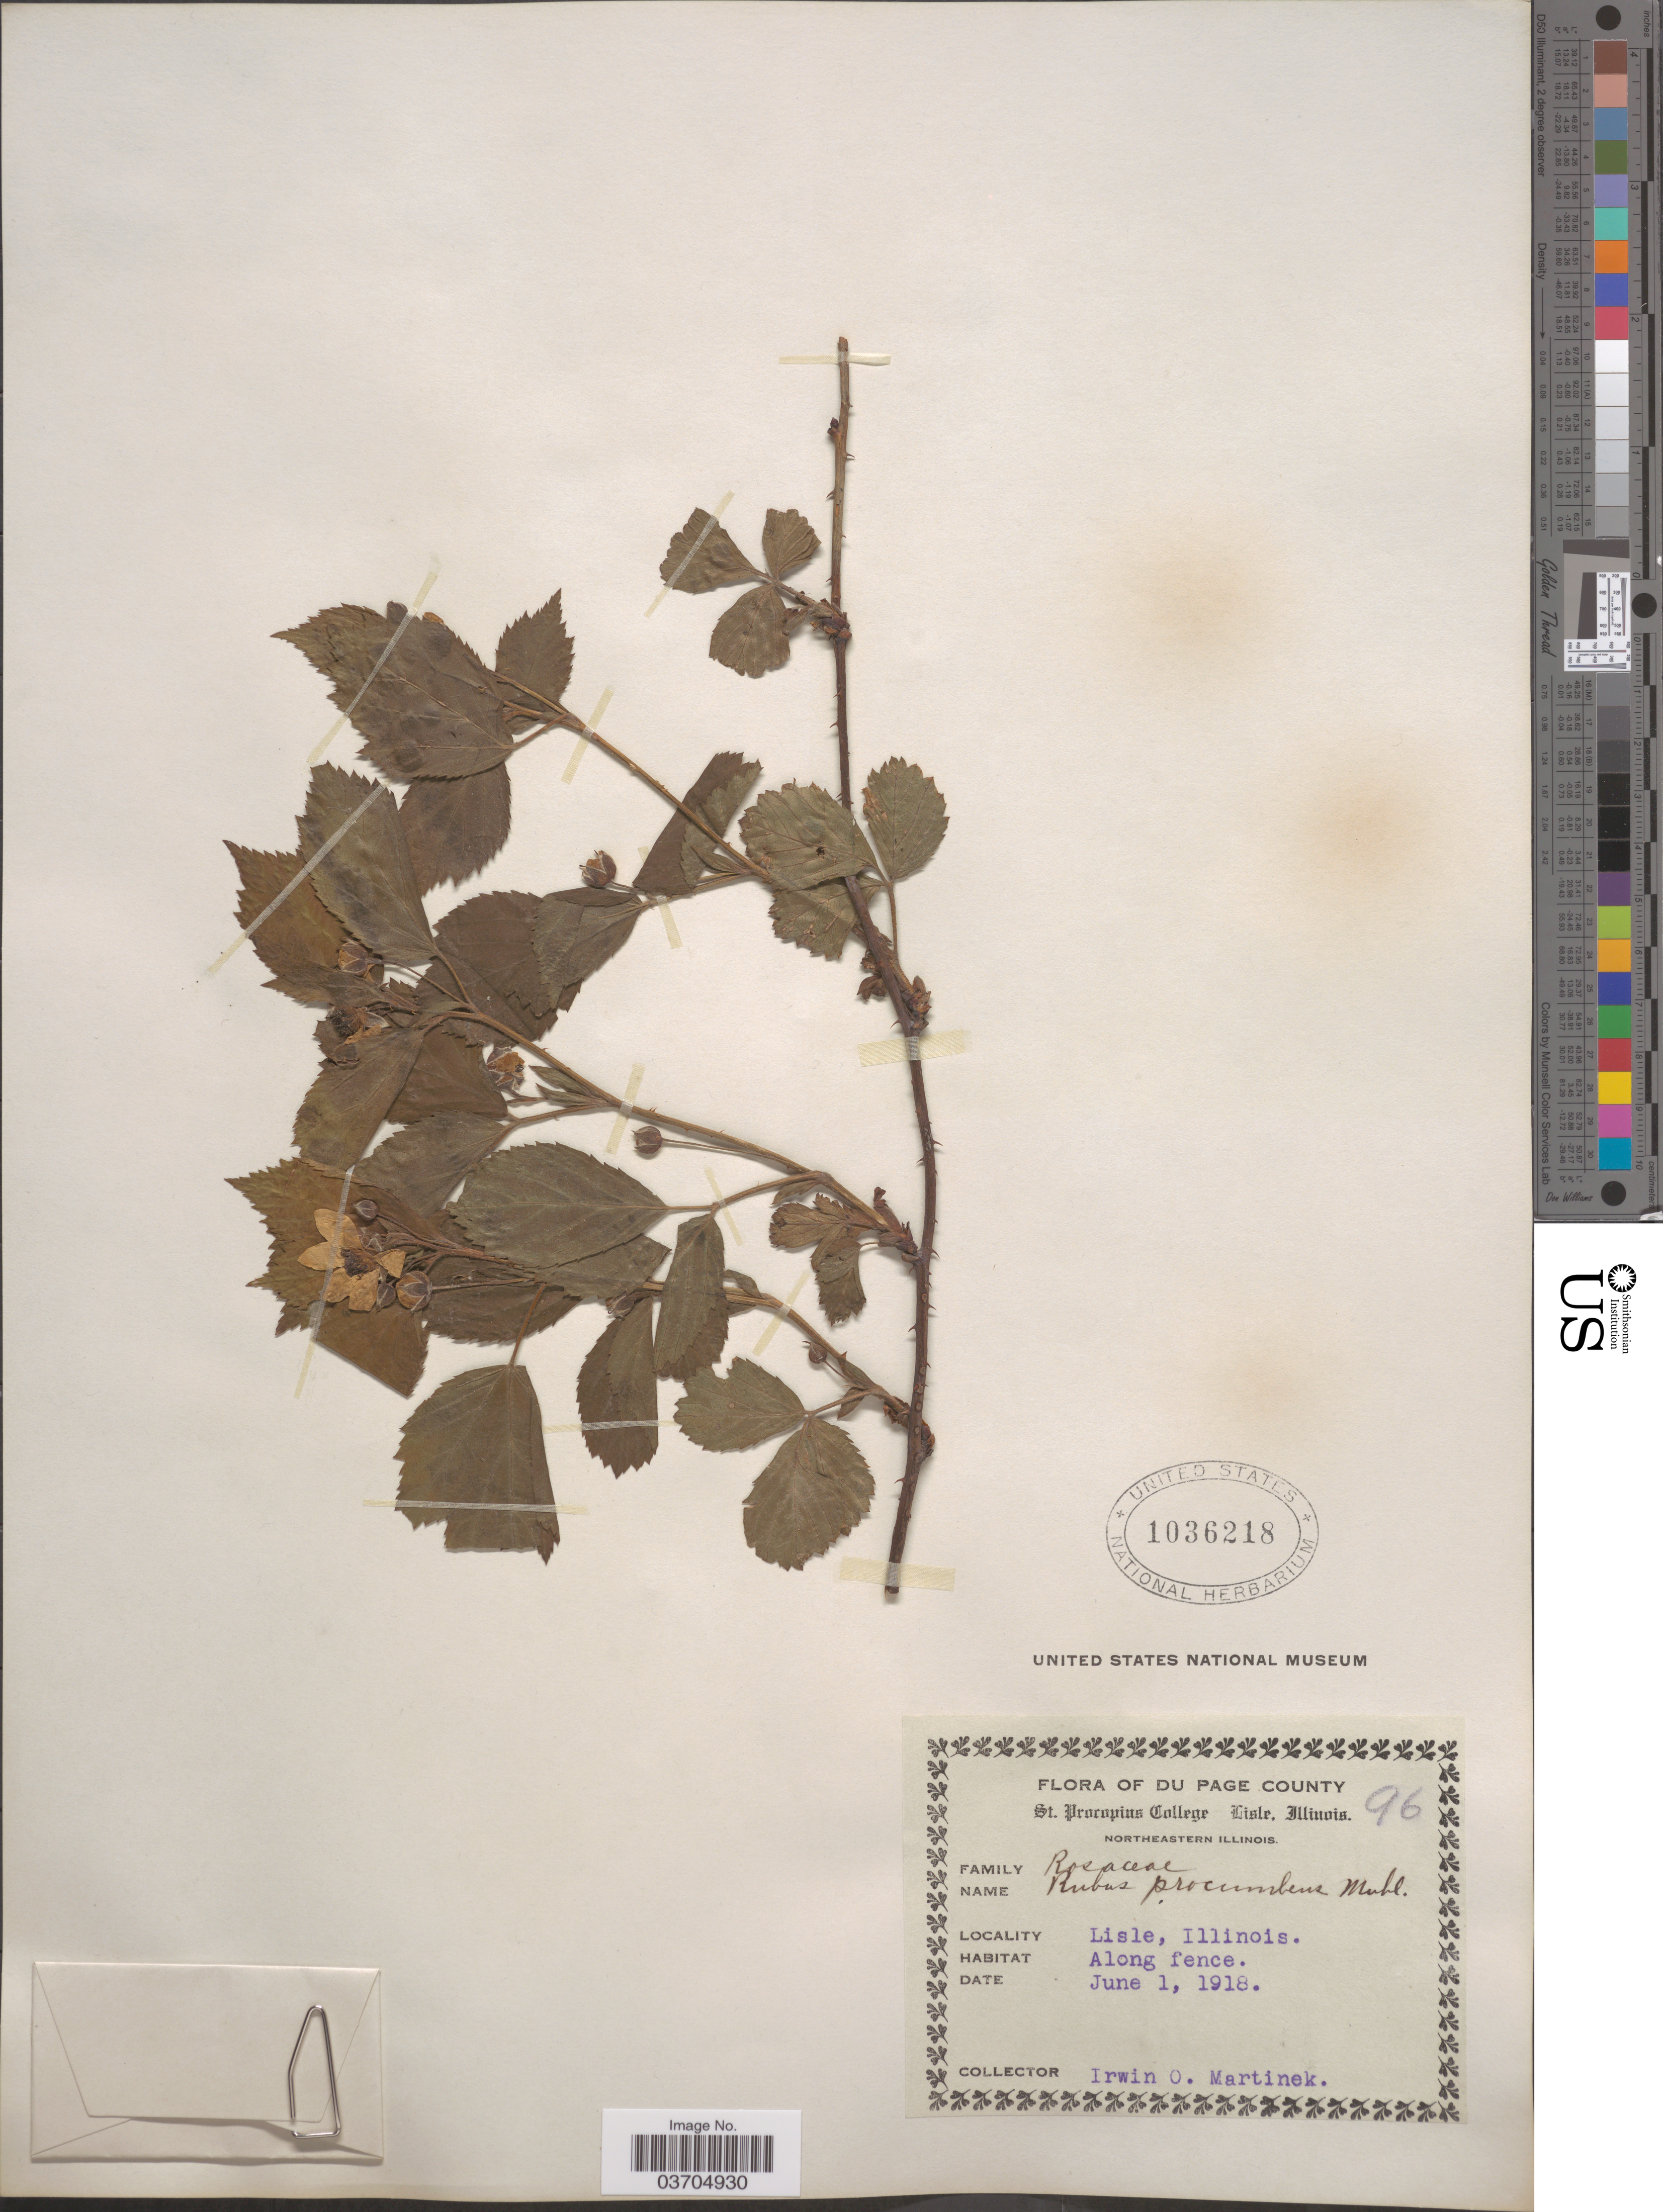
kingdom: Plantae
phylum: Tracheophyta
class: Magnoliopsida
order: Rosales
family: Rosaceae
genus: Rubus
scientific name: Rubus procumbens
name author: Muhl.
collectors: I. Martinek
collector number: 96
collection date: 1918-06-01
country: United States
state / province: Illinois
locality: Du Page County. Northeastern Illinois. Lisle.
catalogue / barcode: US 1036218